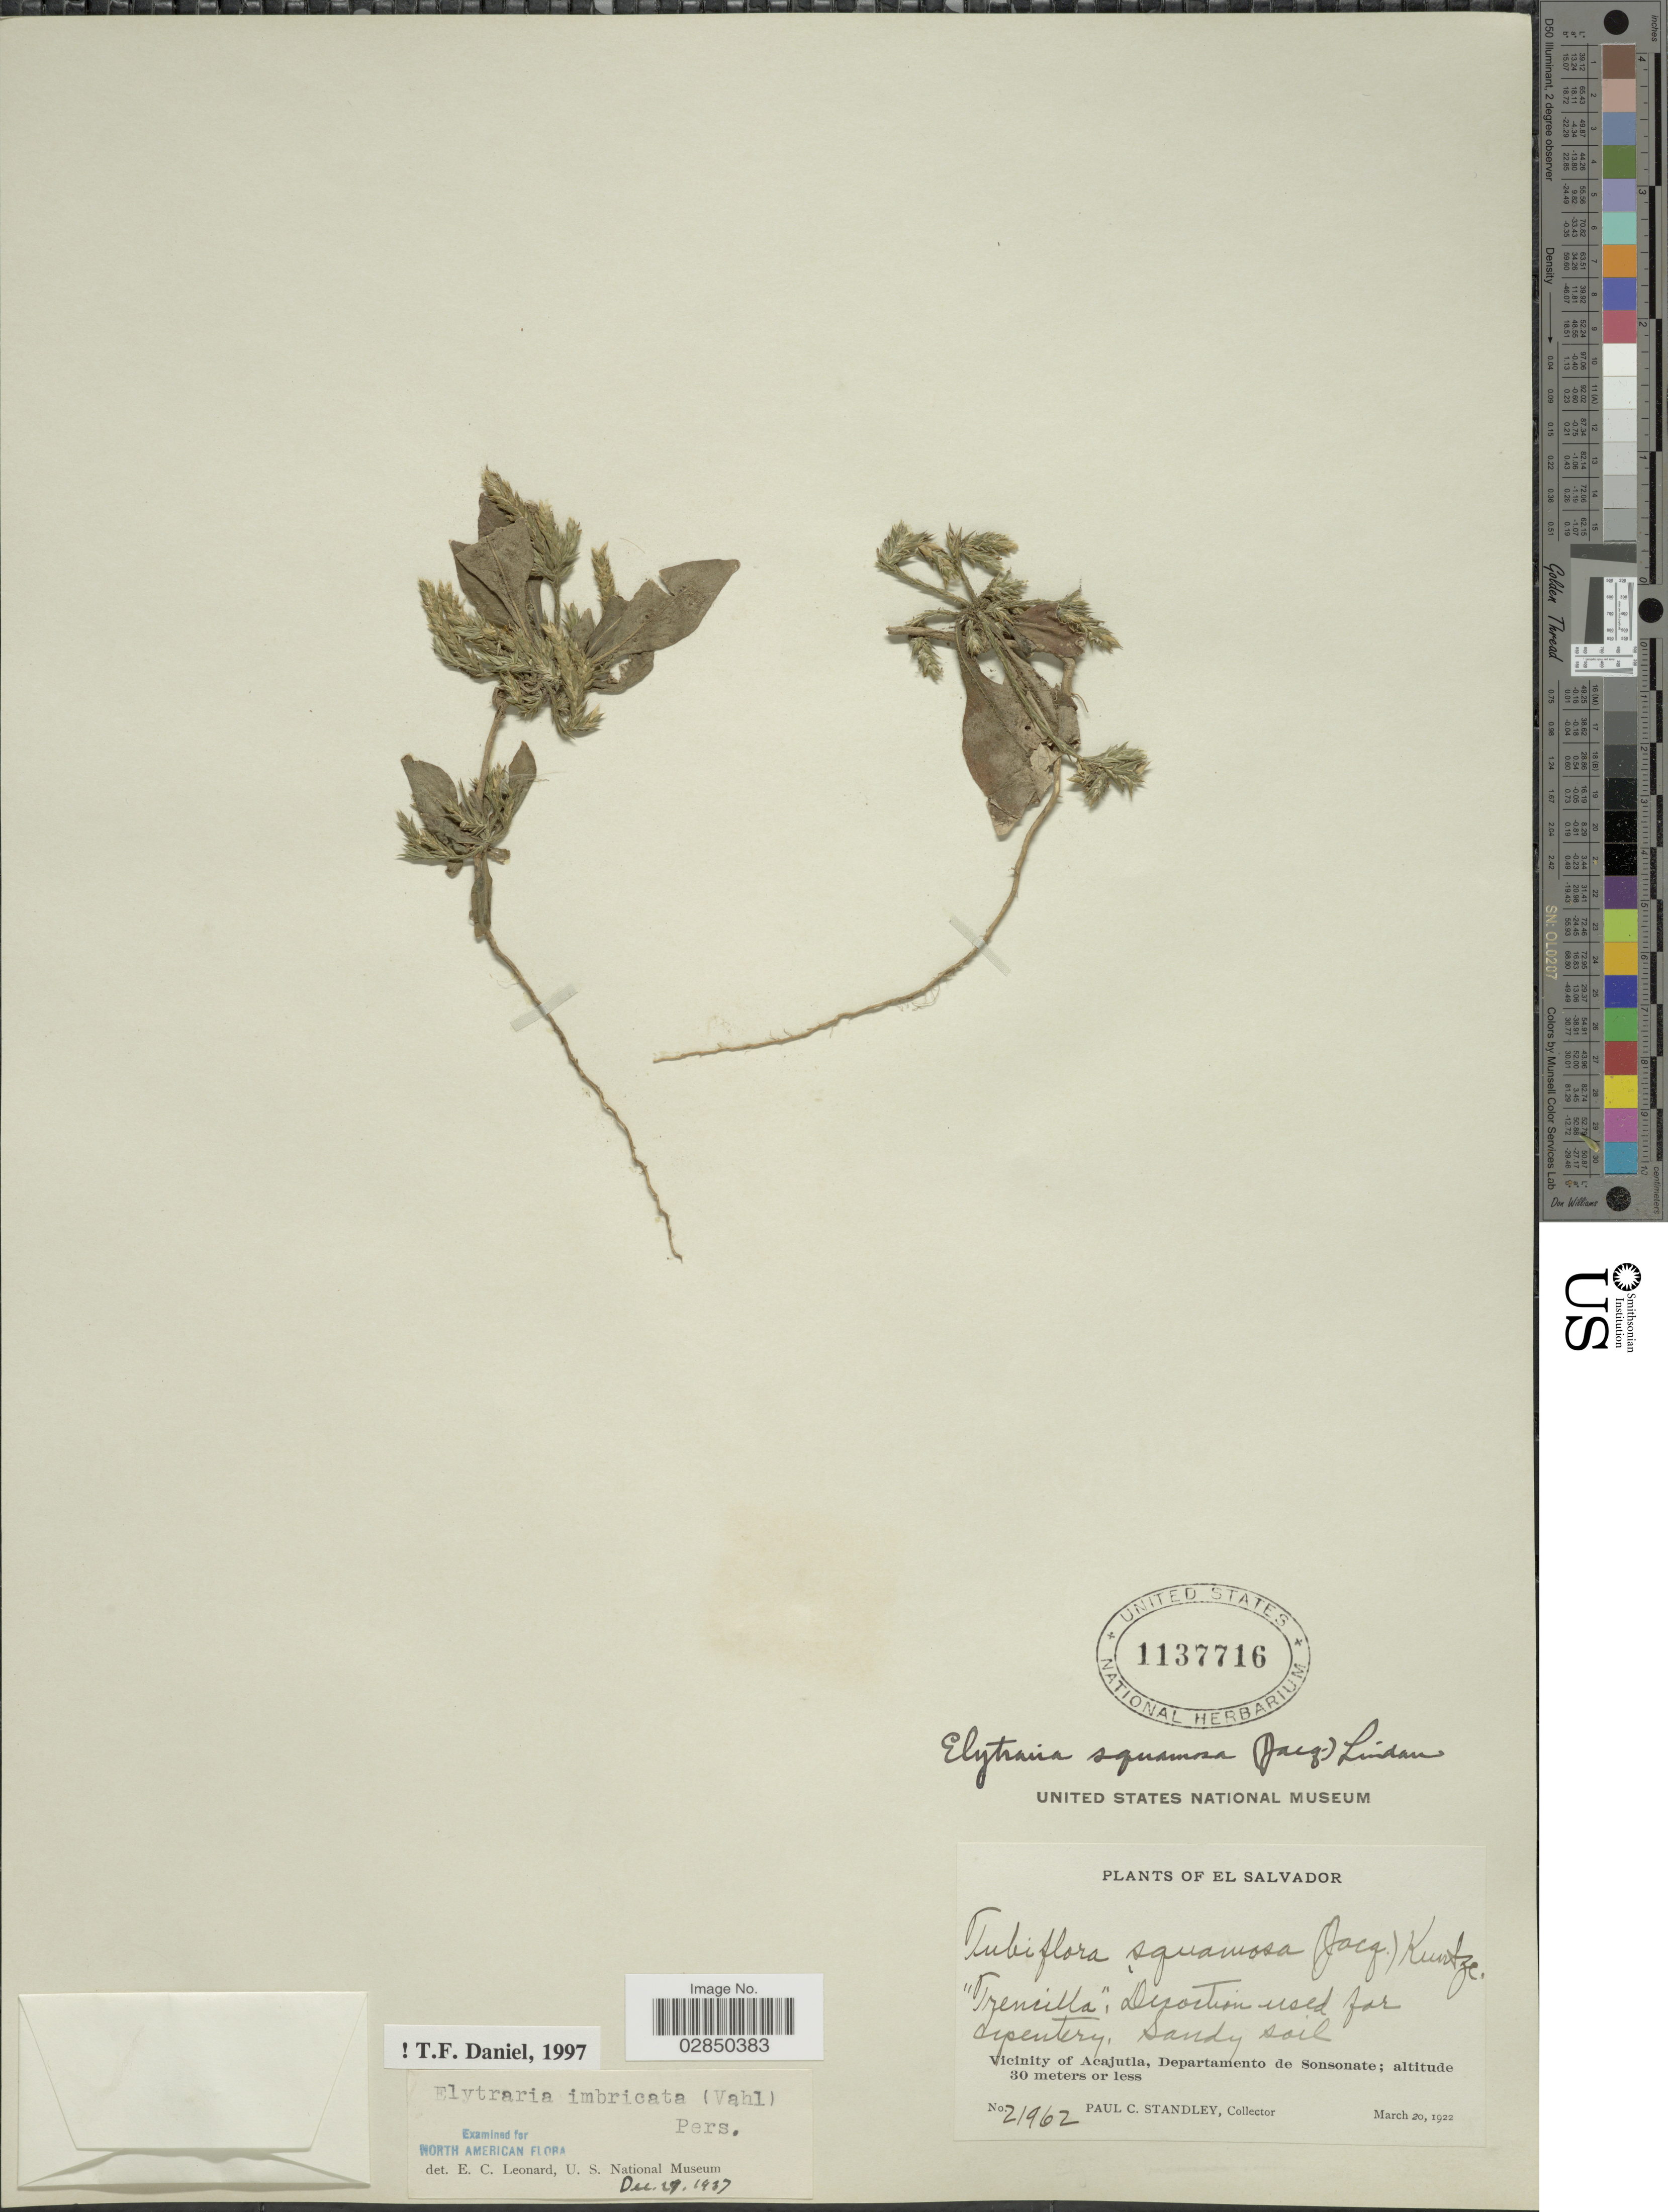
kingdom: Plantae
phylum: Tracheophyta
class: Magnoliopsida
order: Lamiales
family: Acanthaceae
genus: Elytraria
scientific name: Elytraria imbricata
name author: (Vahl) Pers.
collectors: P. C. Standley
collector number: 21962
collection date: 1922-03-20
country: El Salvador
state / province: Sonsonate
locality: Vicinity of Acajutla, Departamento de Sonsonate.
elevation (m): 30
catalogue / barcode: US 1137716